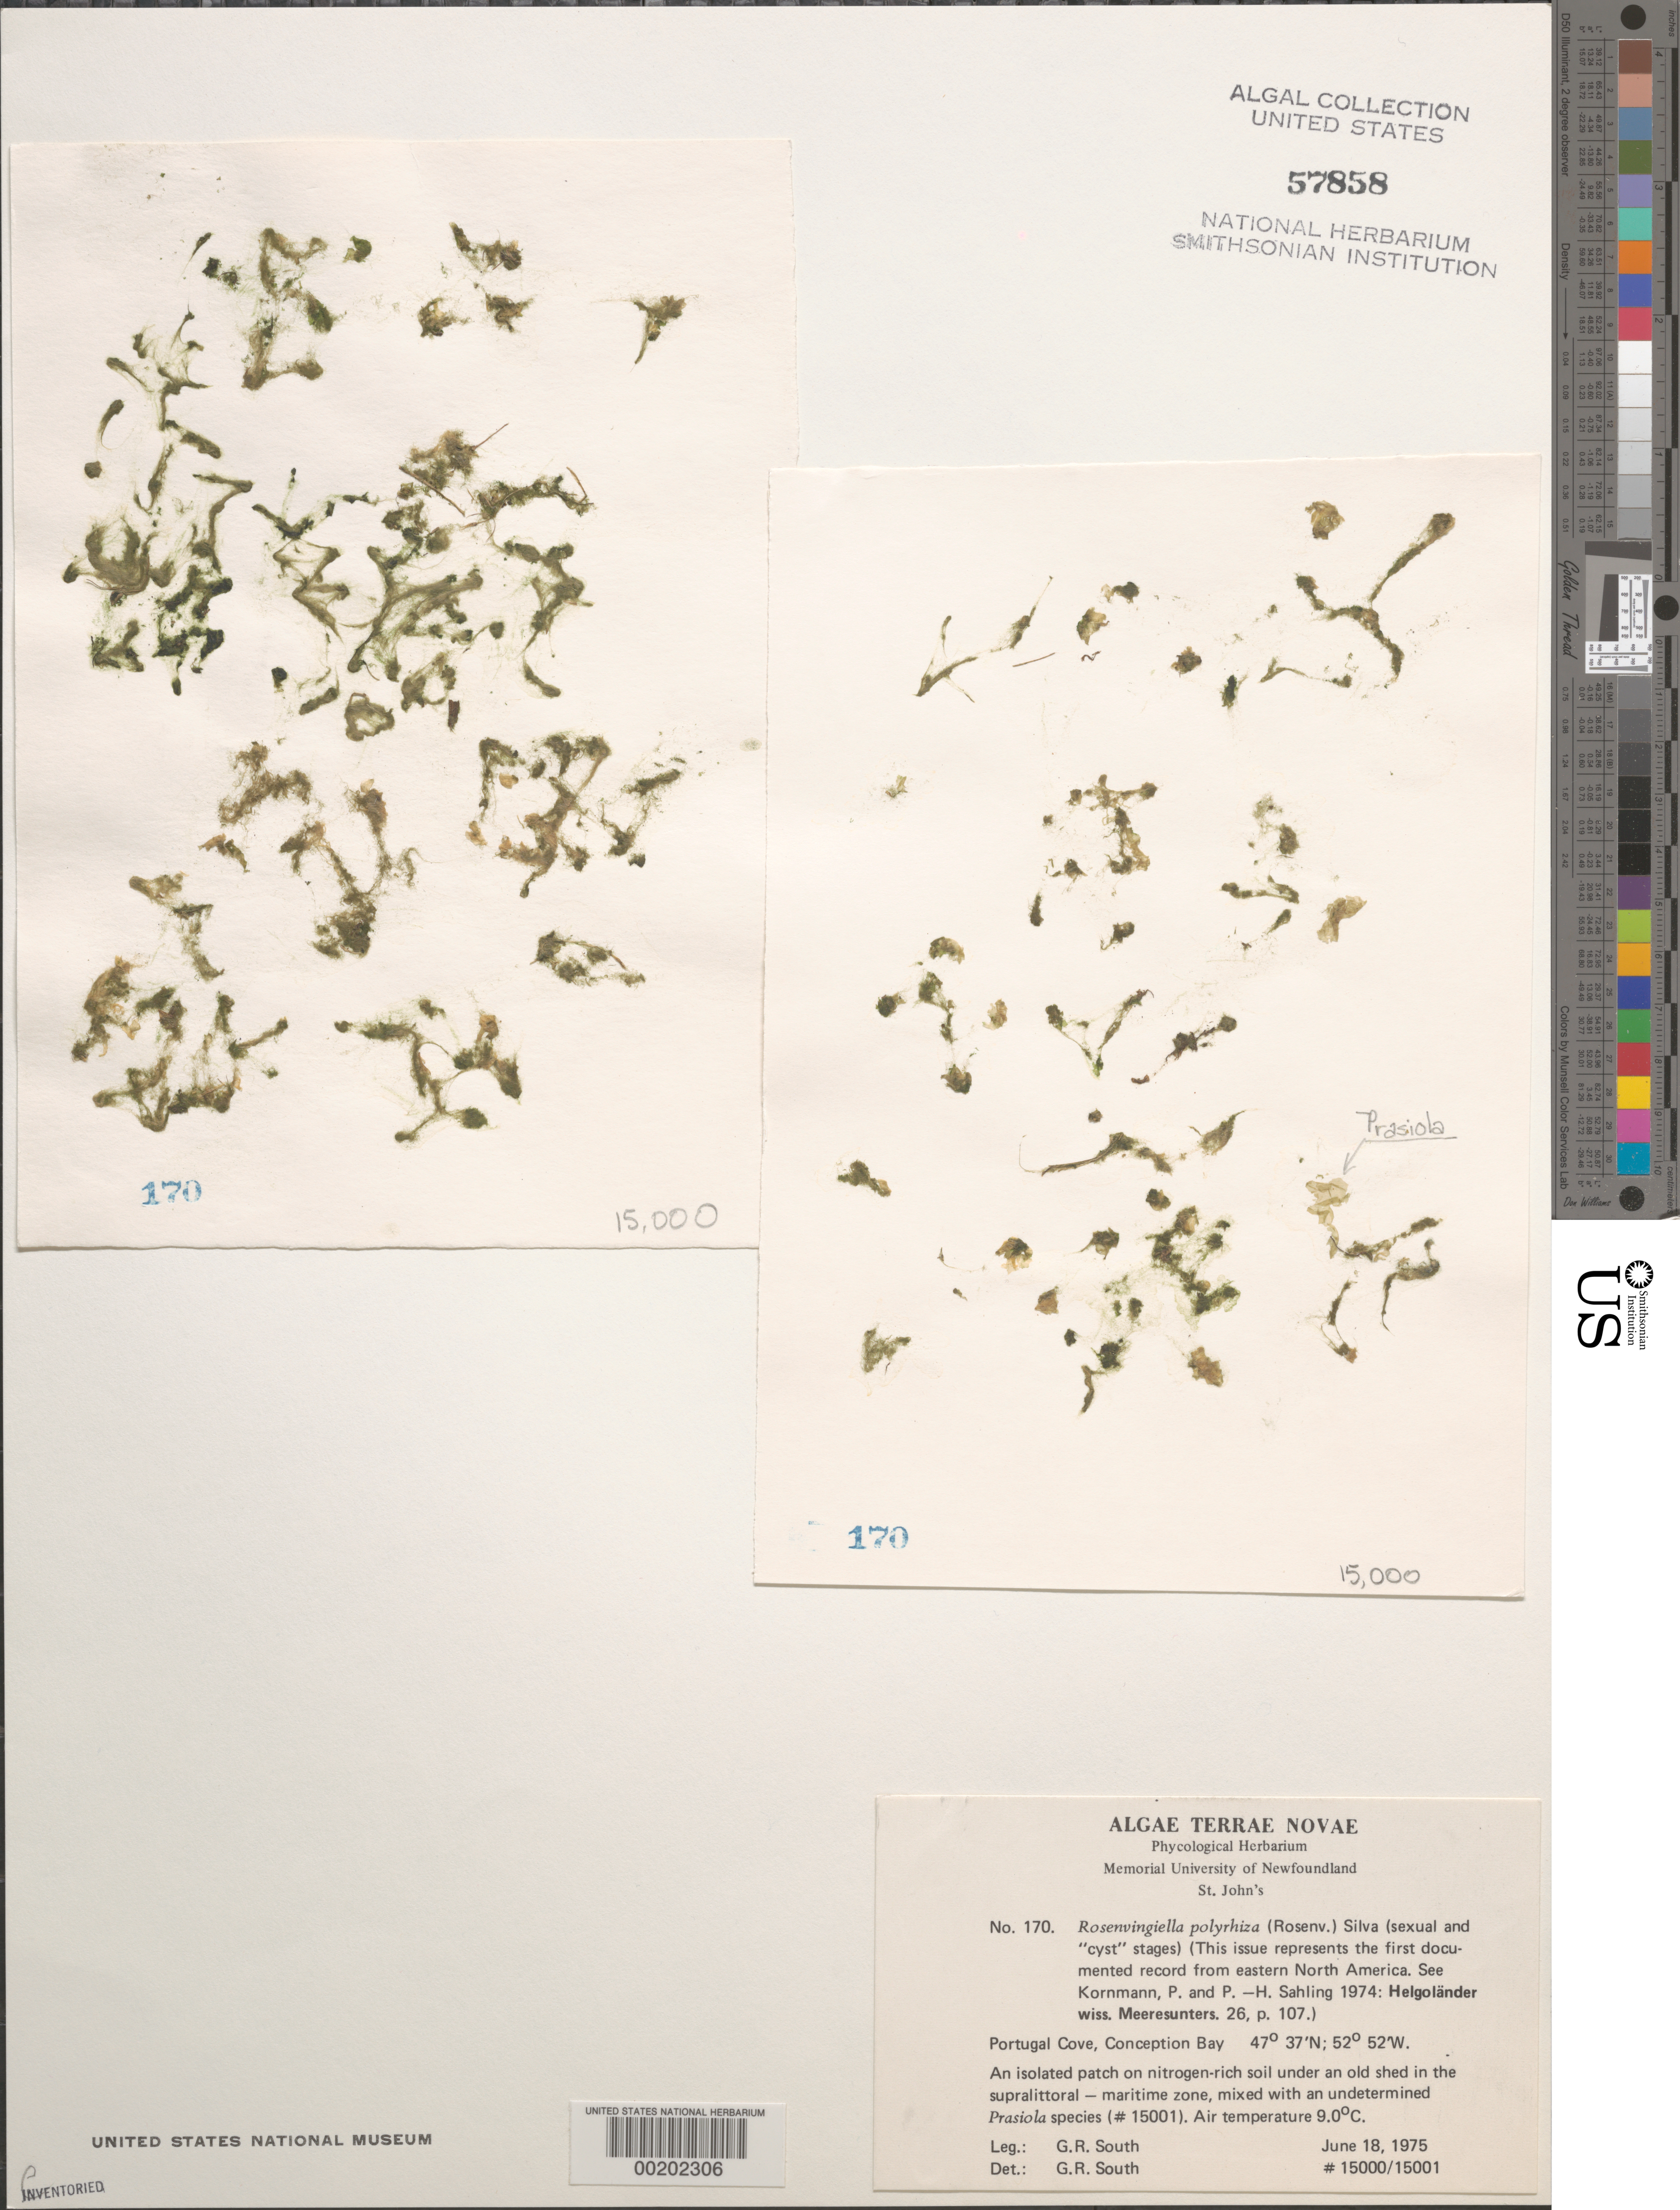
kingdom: Chromista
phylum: Ochrophyta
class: Phaeophyceae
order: Ectocarpales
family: Chordariaceae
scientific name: Rosenvingiella polyrhiza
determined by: South, G. R.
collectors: G. R. South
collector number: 15000 & 15001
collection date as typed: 18 Jun 1975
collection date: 1975-06-18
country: Canada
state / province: Newfoundland and Labrador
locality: Portugal Cove, Conception Bay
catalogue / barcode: US 57858